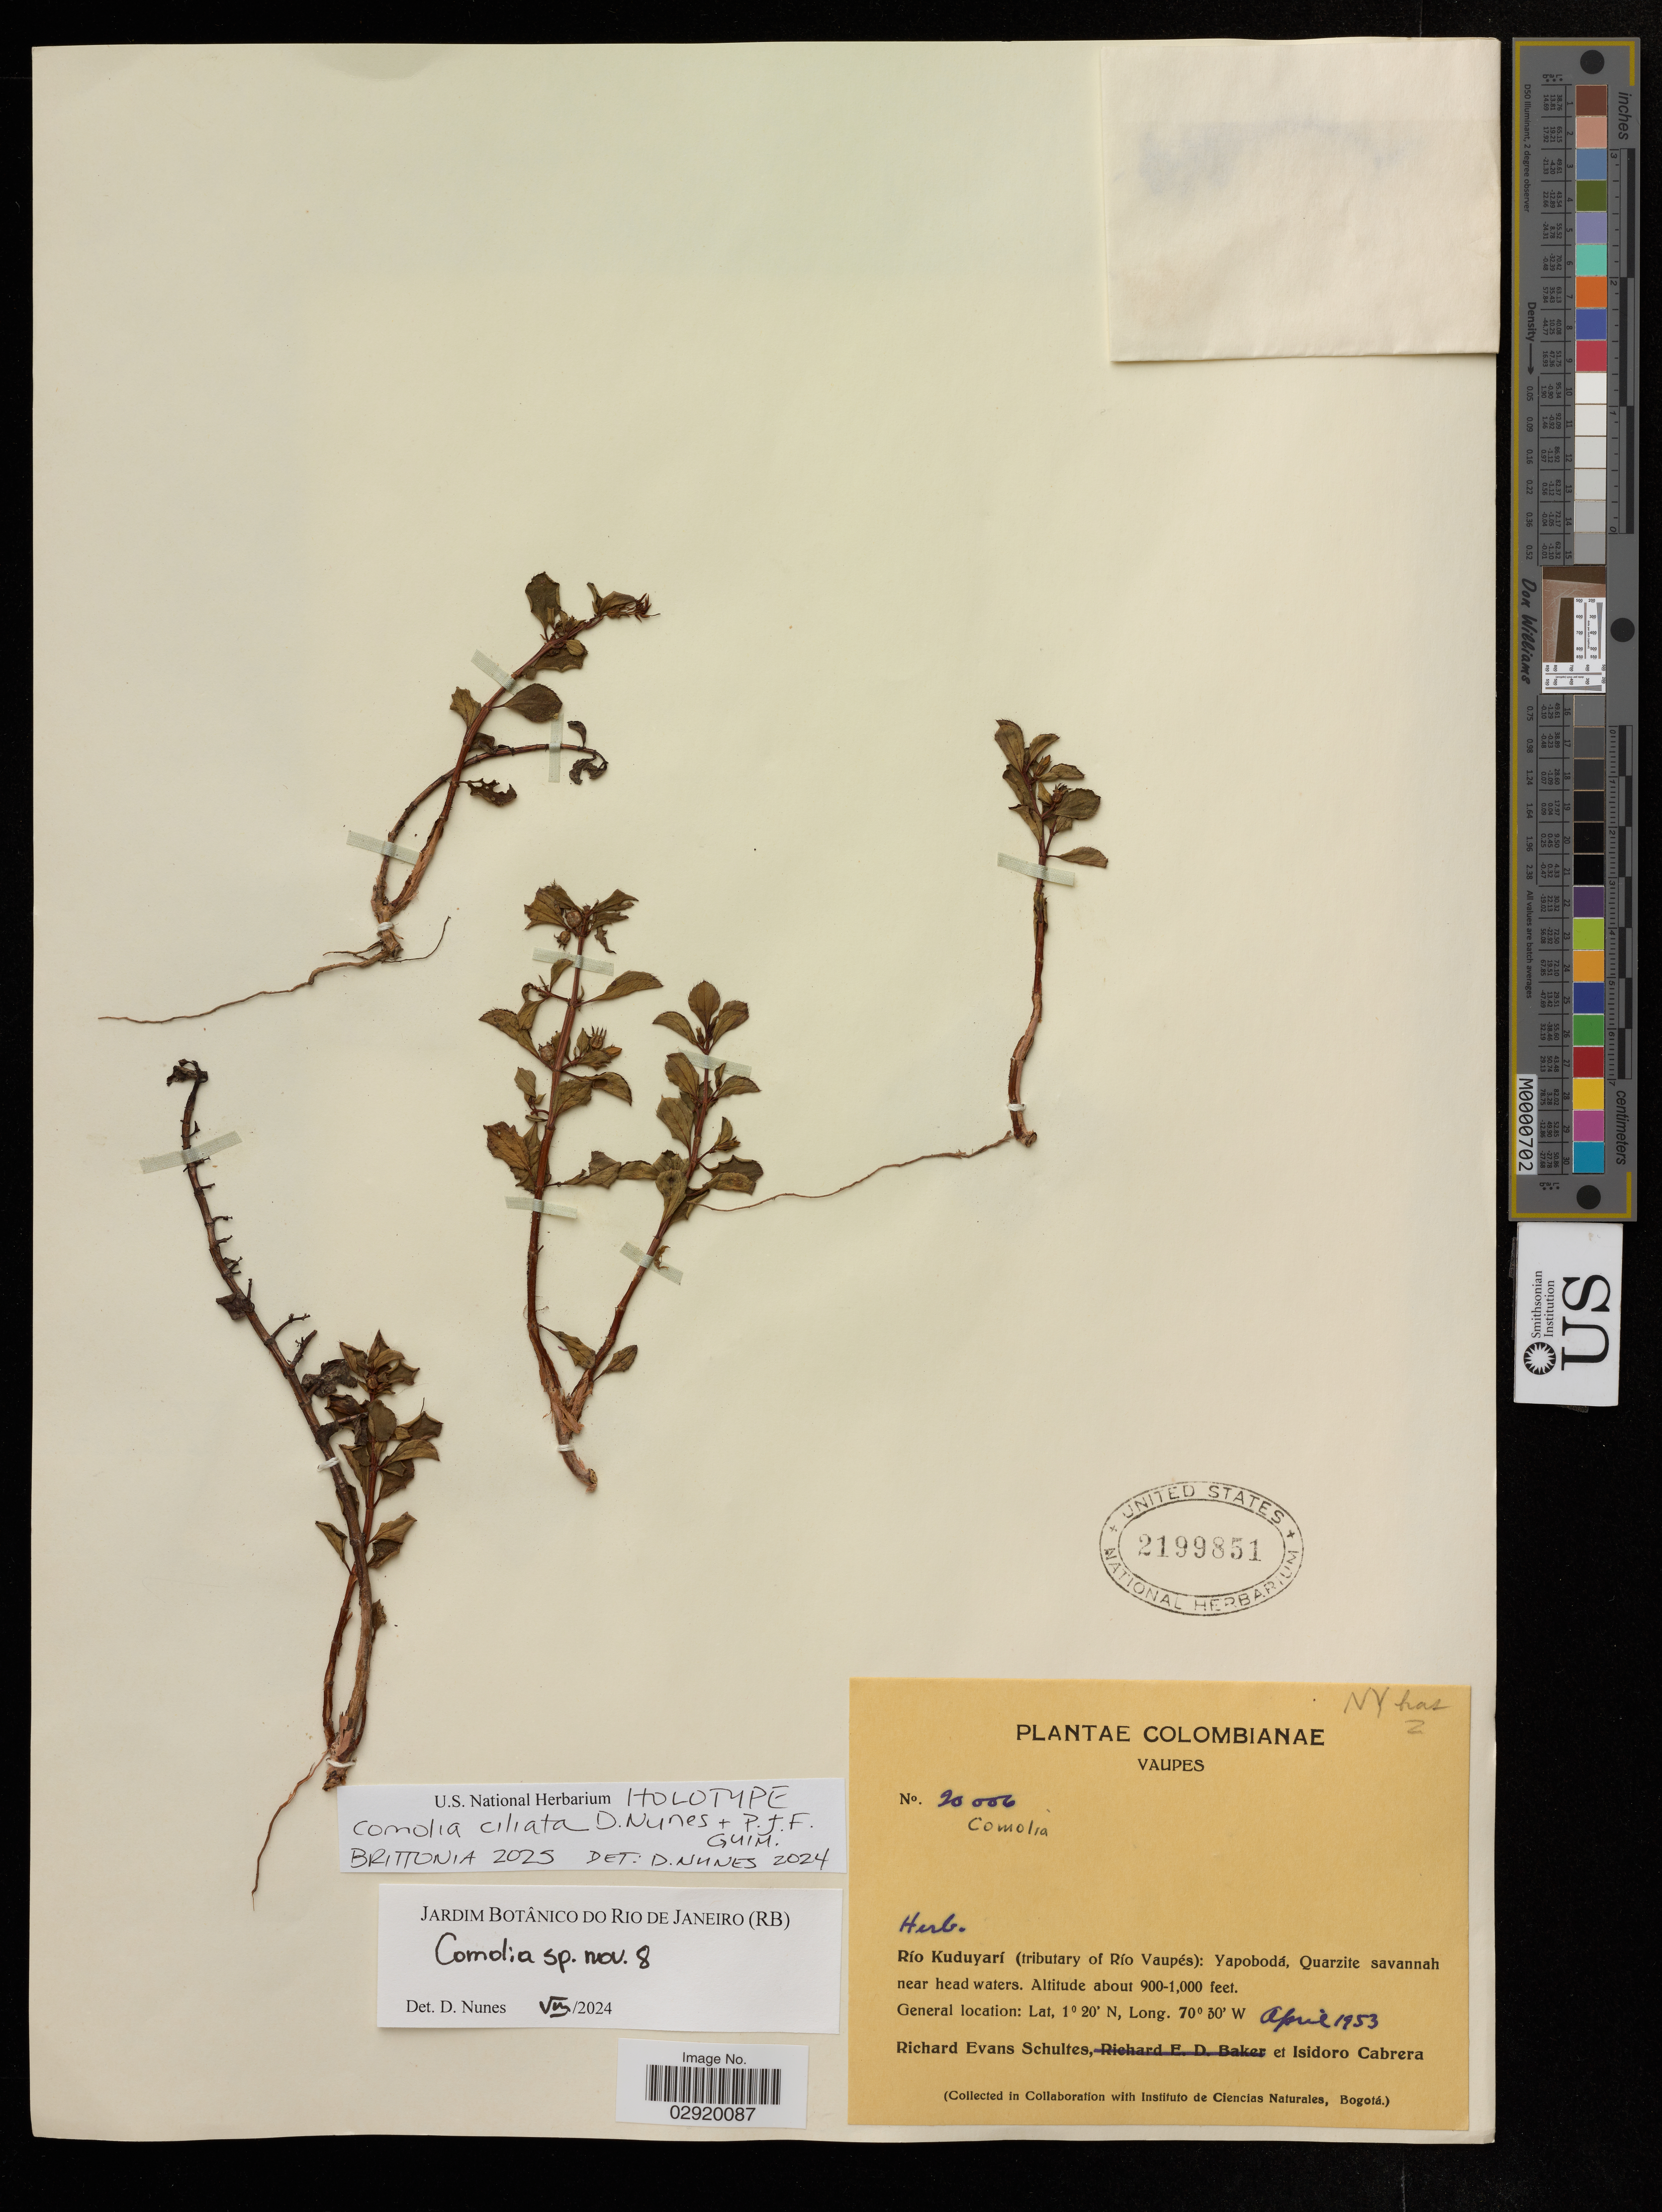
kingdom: Plantae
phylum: Tracheophyta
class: Magnoliopsida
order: Myrtales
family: Melastomataceae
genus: Comolia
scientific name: Comolia ciliata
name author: D. Nunes & P.J.F. Guim.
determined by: Nunes da Silva, Diego, (RB), Jardim Botanico do Rio de Janeiro - Herbario (BRAZIL)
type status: Holotype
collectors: R. E. Schultes & I. Cabrera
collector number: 20006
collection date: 1953-04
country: Colombia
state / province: Vaupés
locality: Río Kuduyarí (tributary of Río Vaupés): Yapobodá, Quartzite savannah near headwaters.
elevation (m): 274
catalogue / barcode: US 2199851